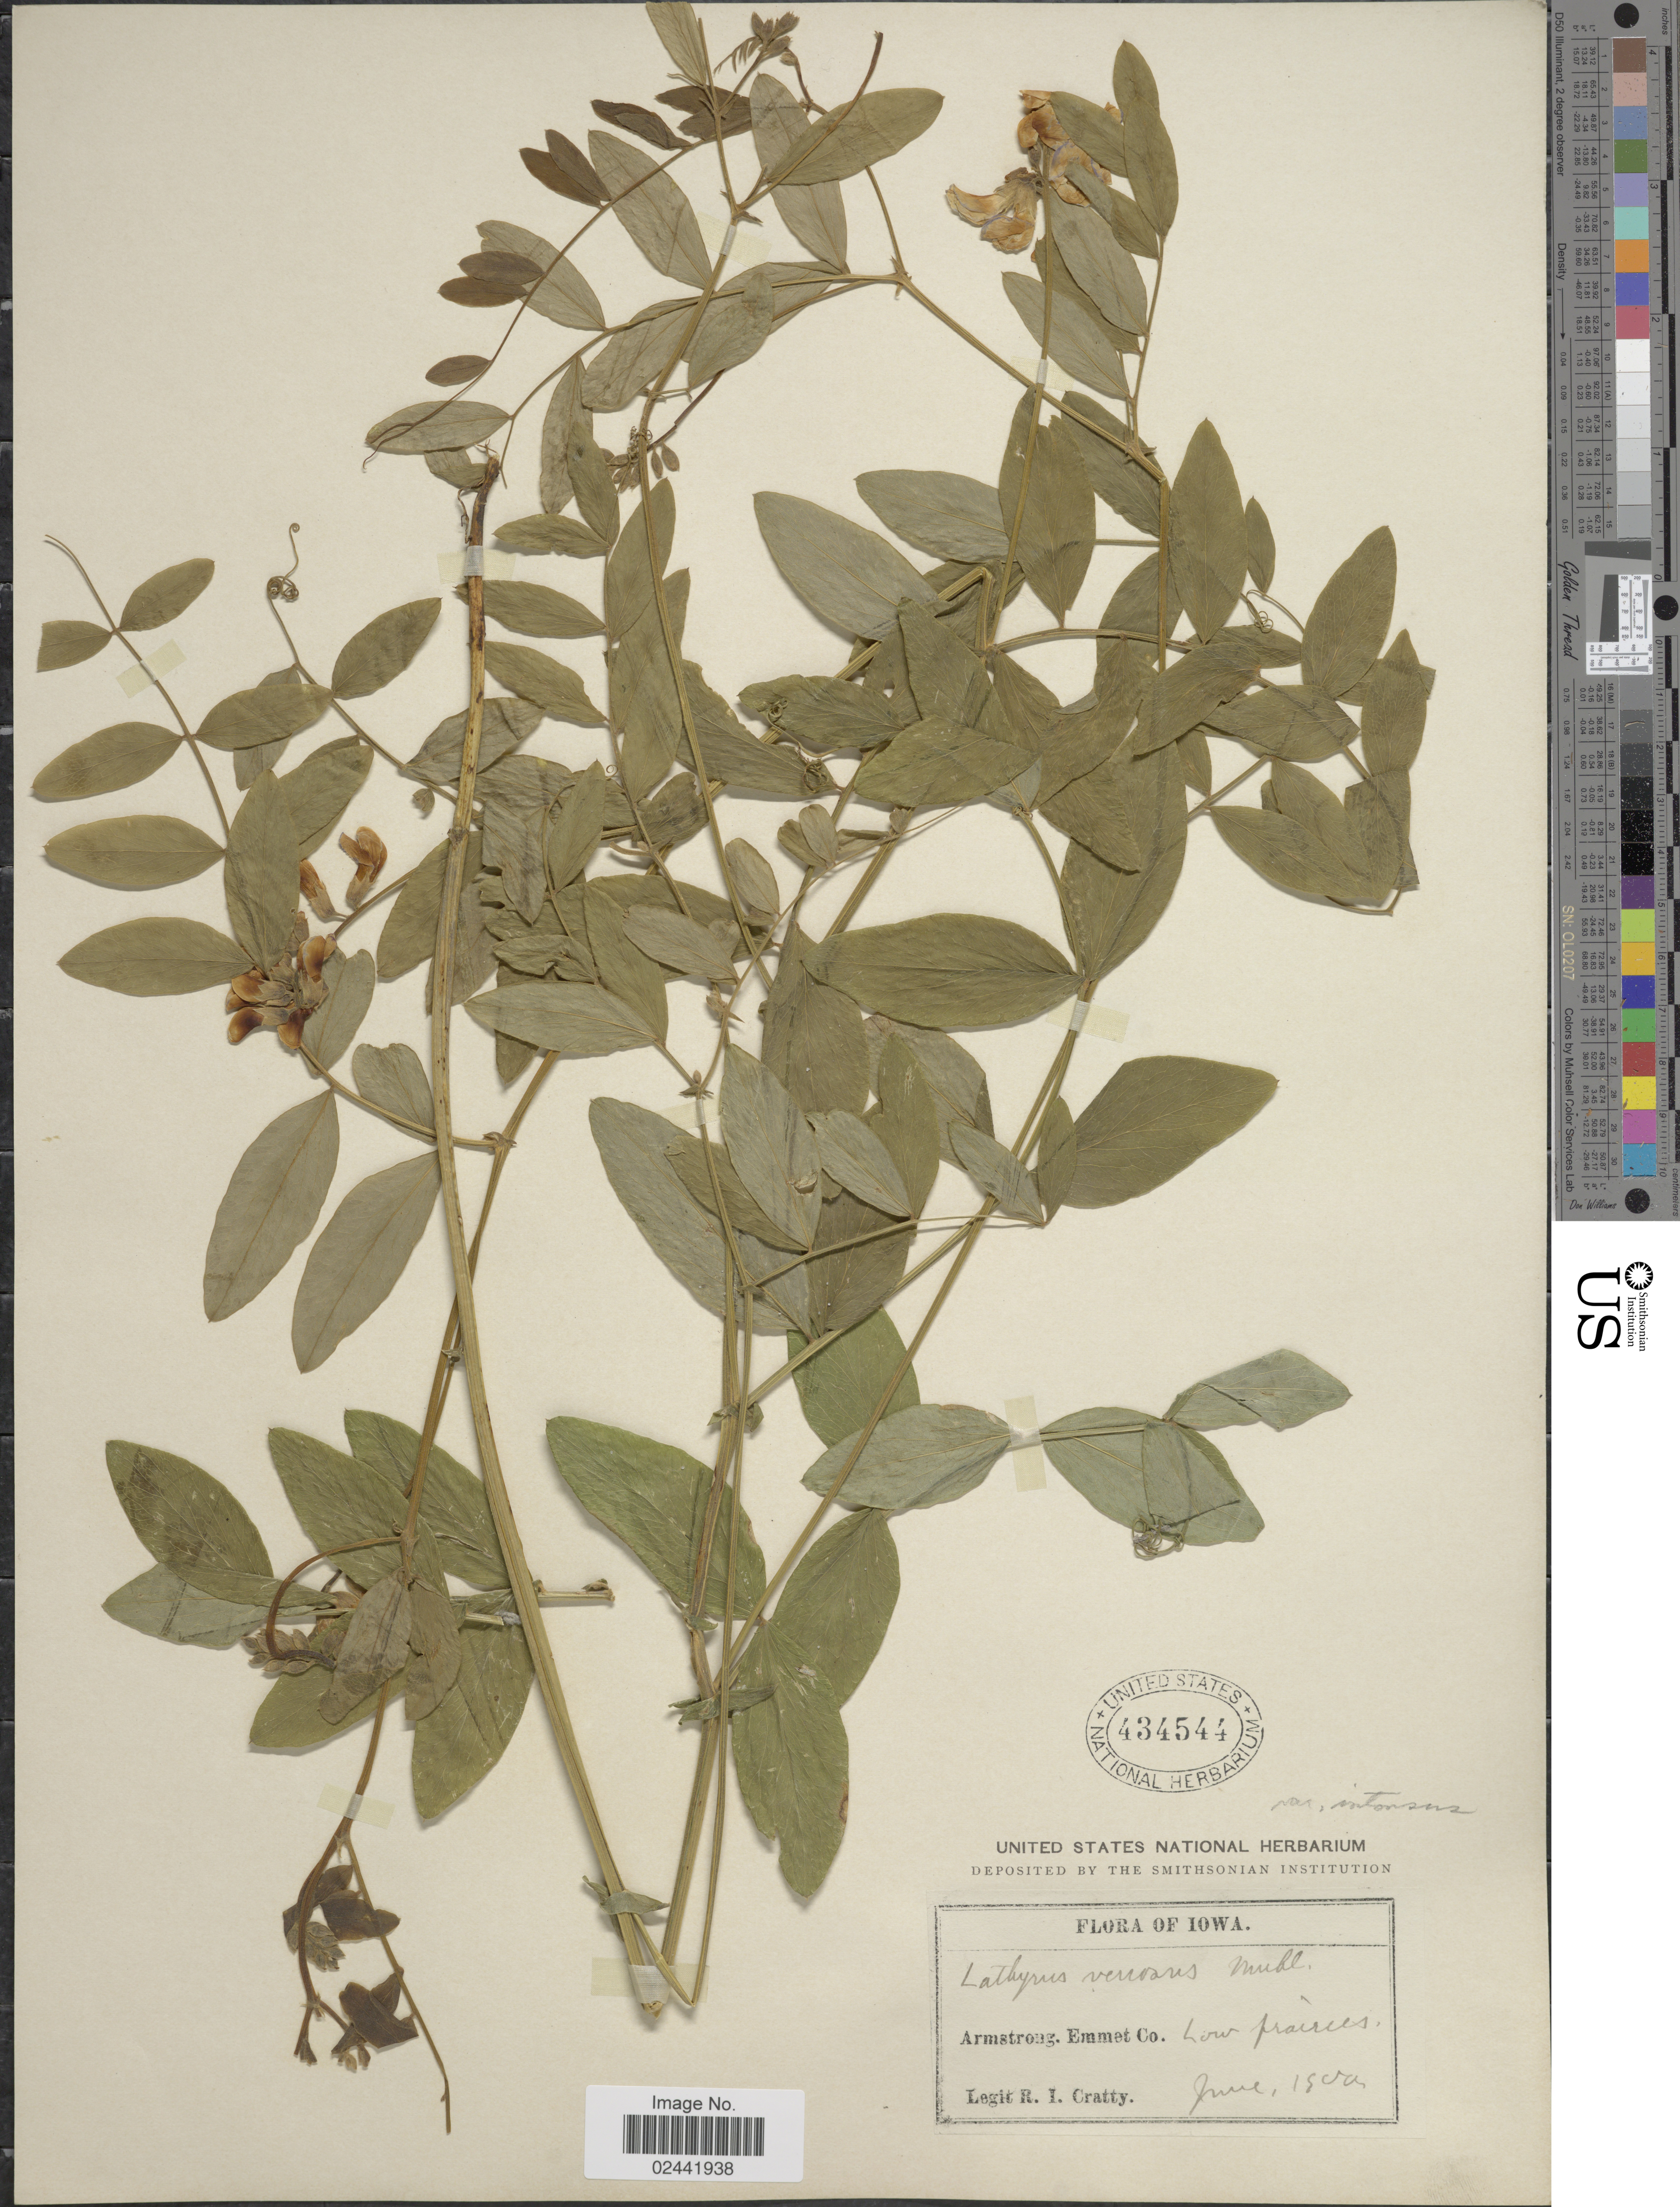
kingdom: Plantae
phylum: Tracheophyta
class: Magnoliopsida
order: Fabales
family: Fabaceae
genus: Lathyrus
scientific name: Lathyrus venosus var. intonsus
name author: Butters & H. St. John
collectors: R. Cratty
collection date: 1950-06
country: United States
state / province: Iowa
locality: Armstrong. Emmet Co. Low prairies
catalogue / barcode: US 434544